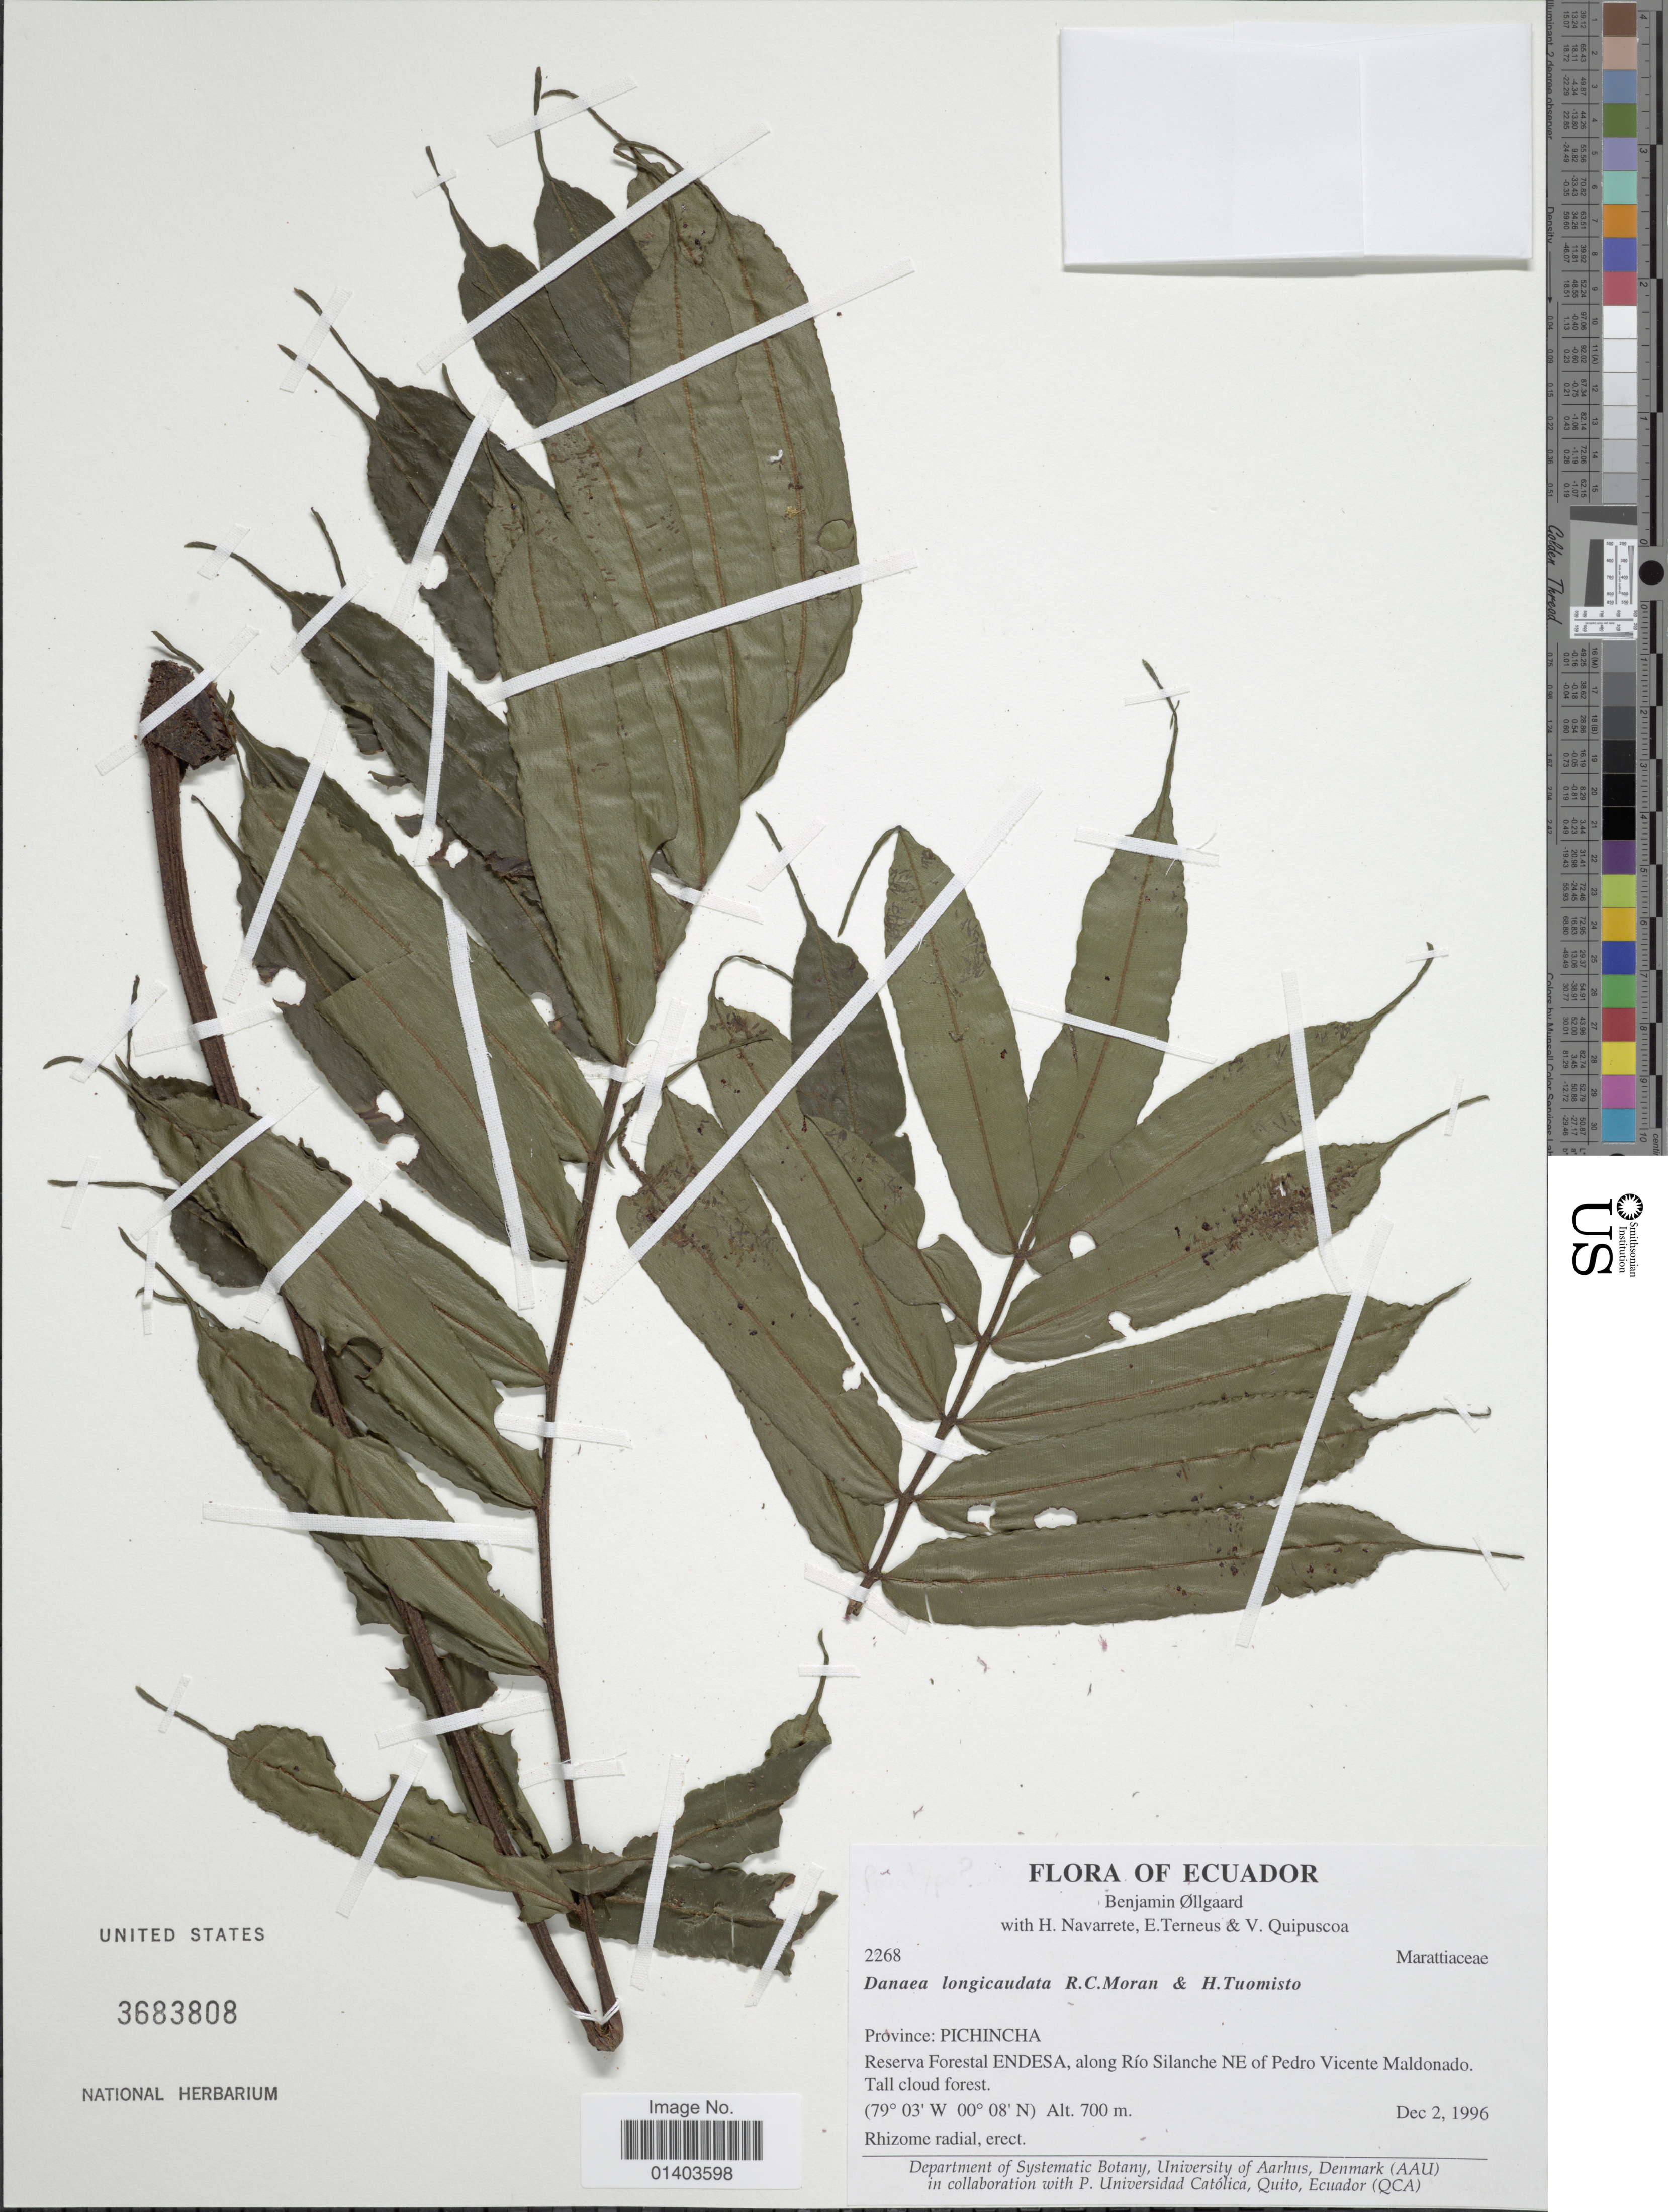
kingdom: Plantae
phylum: Tracheophyta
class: Polypodiopsida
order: Marattiales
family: Marattiaceae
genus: Danaea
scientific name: Danaea longicaudata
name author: R.C. Moran & Tuomisto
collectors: B. Øllgaard, H. Navarrete, E. Terneus & V. Quipuscoa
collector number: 2268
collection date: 1996-12-02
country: Ecuador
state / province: Pichincha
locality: Reserva Forestal Endesa, along Río Silanche NE of Pedro Vicinte Maldonado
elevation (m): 700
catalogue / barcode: US 3683808